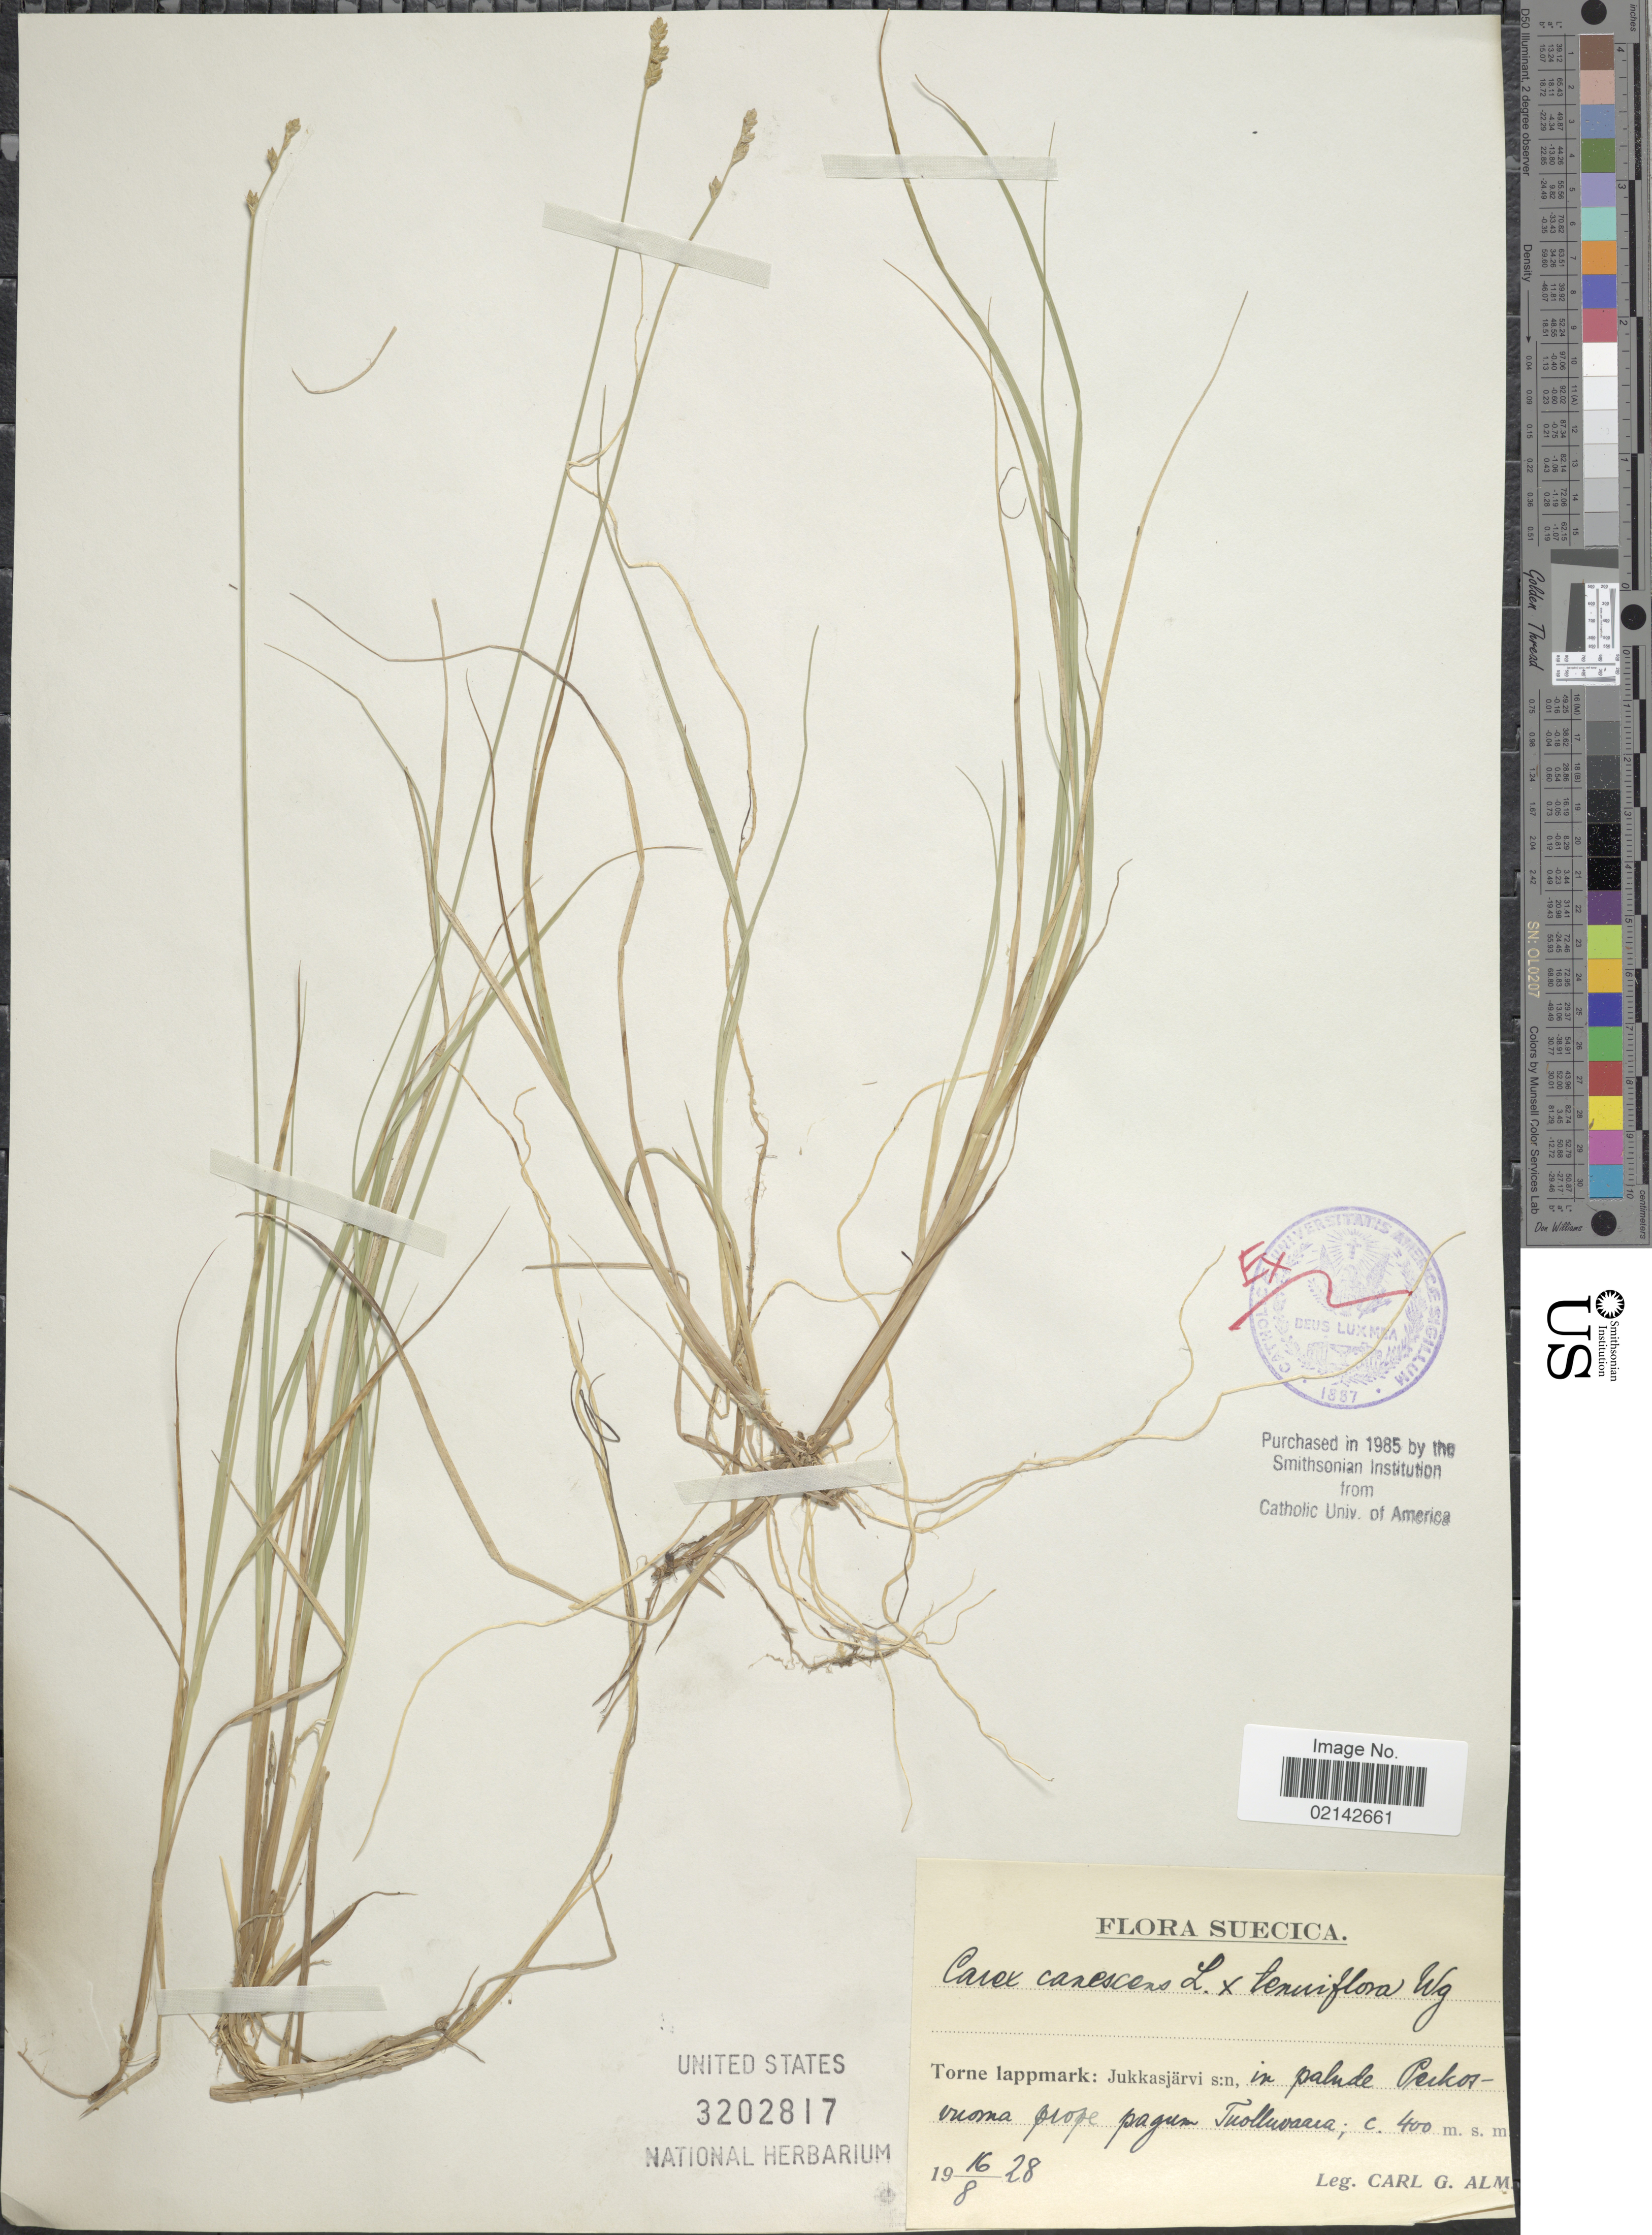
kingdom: Plantae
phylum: Tracheophyta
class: Liliopsida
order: Poales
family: Cyperaceae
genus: Carex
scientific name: Carex canescens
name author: L.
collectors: C. G. Alm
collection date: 1928-08-16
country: Sweden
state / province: Norrbotten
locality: Suecica, Torne lappmark: Jukkasjarvi s:n, in palude Peckosvnorna prope pagum Tuolluvaara. [interpreted]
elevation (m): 400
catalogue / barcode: US 3202817